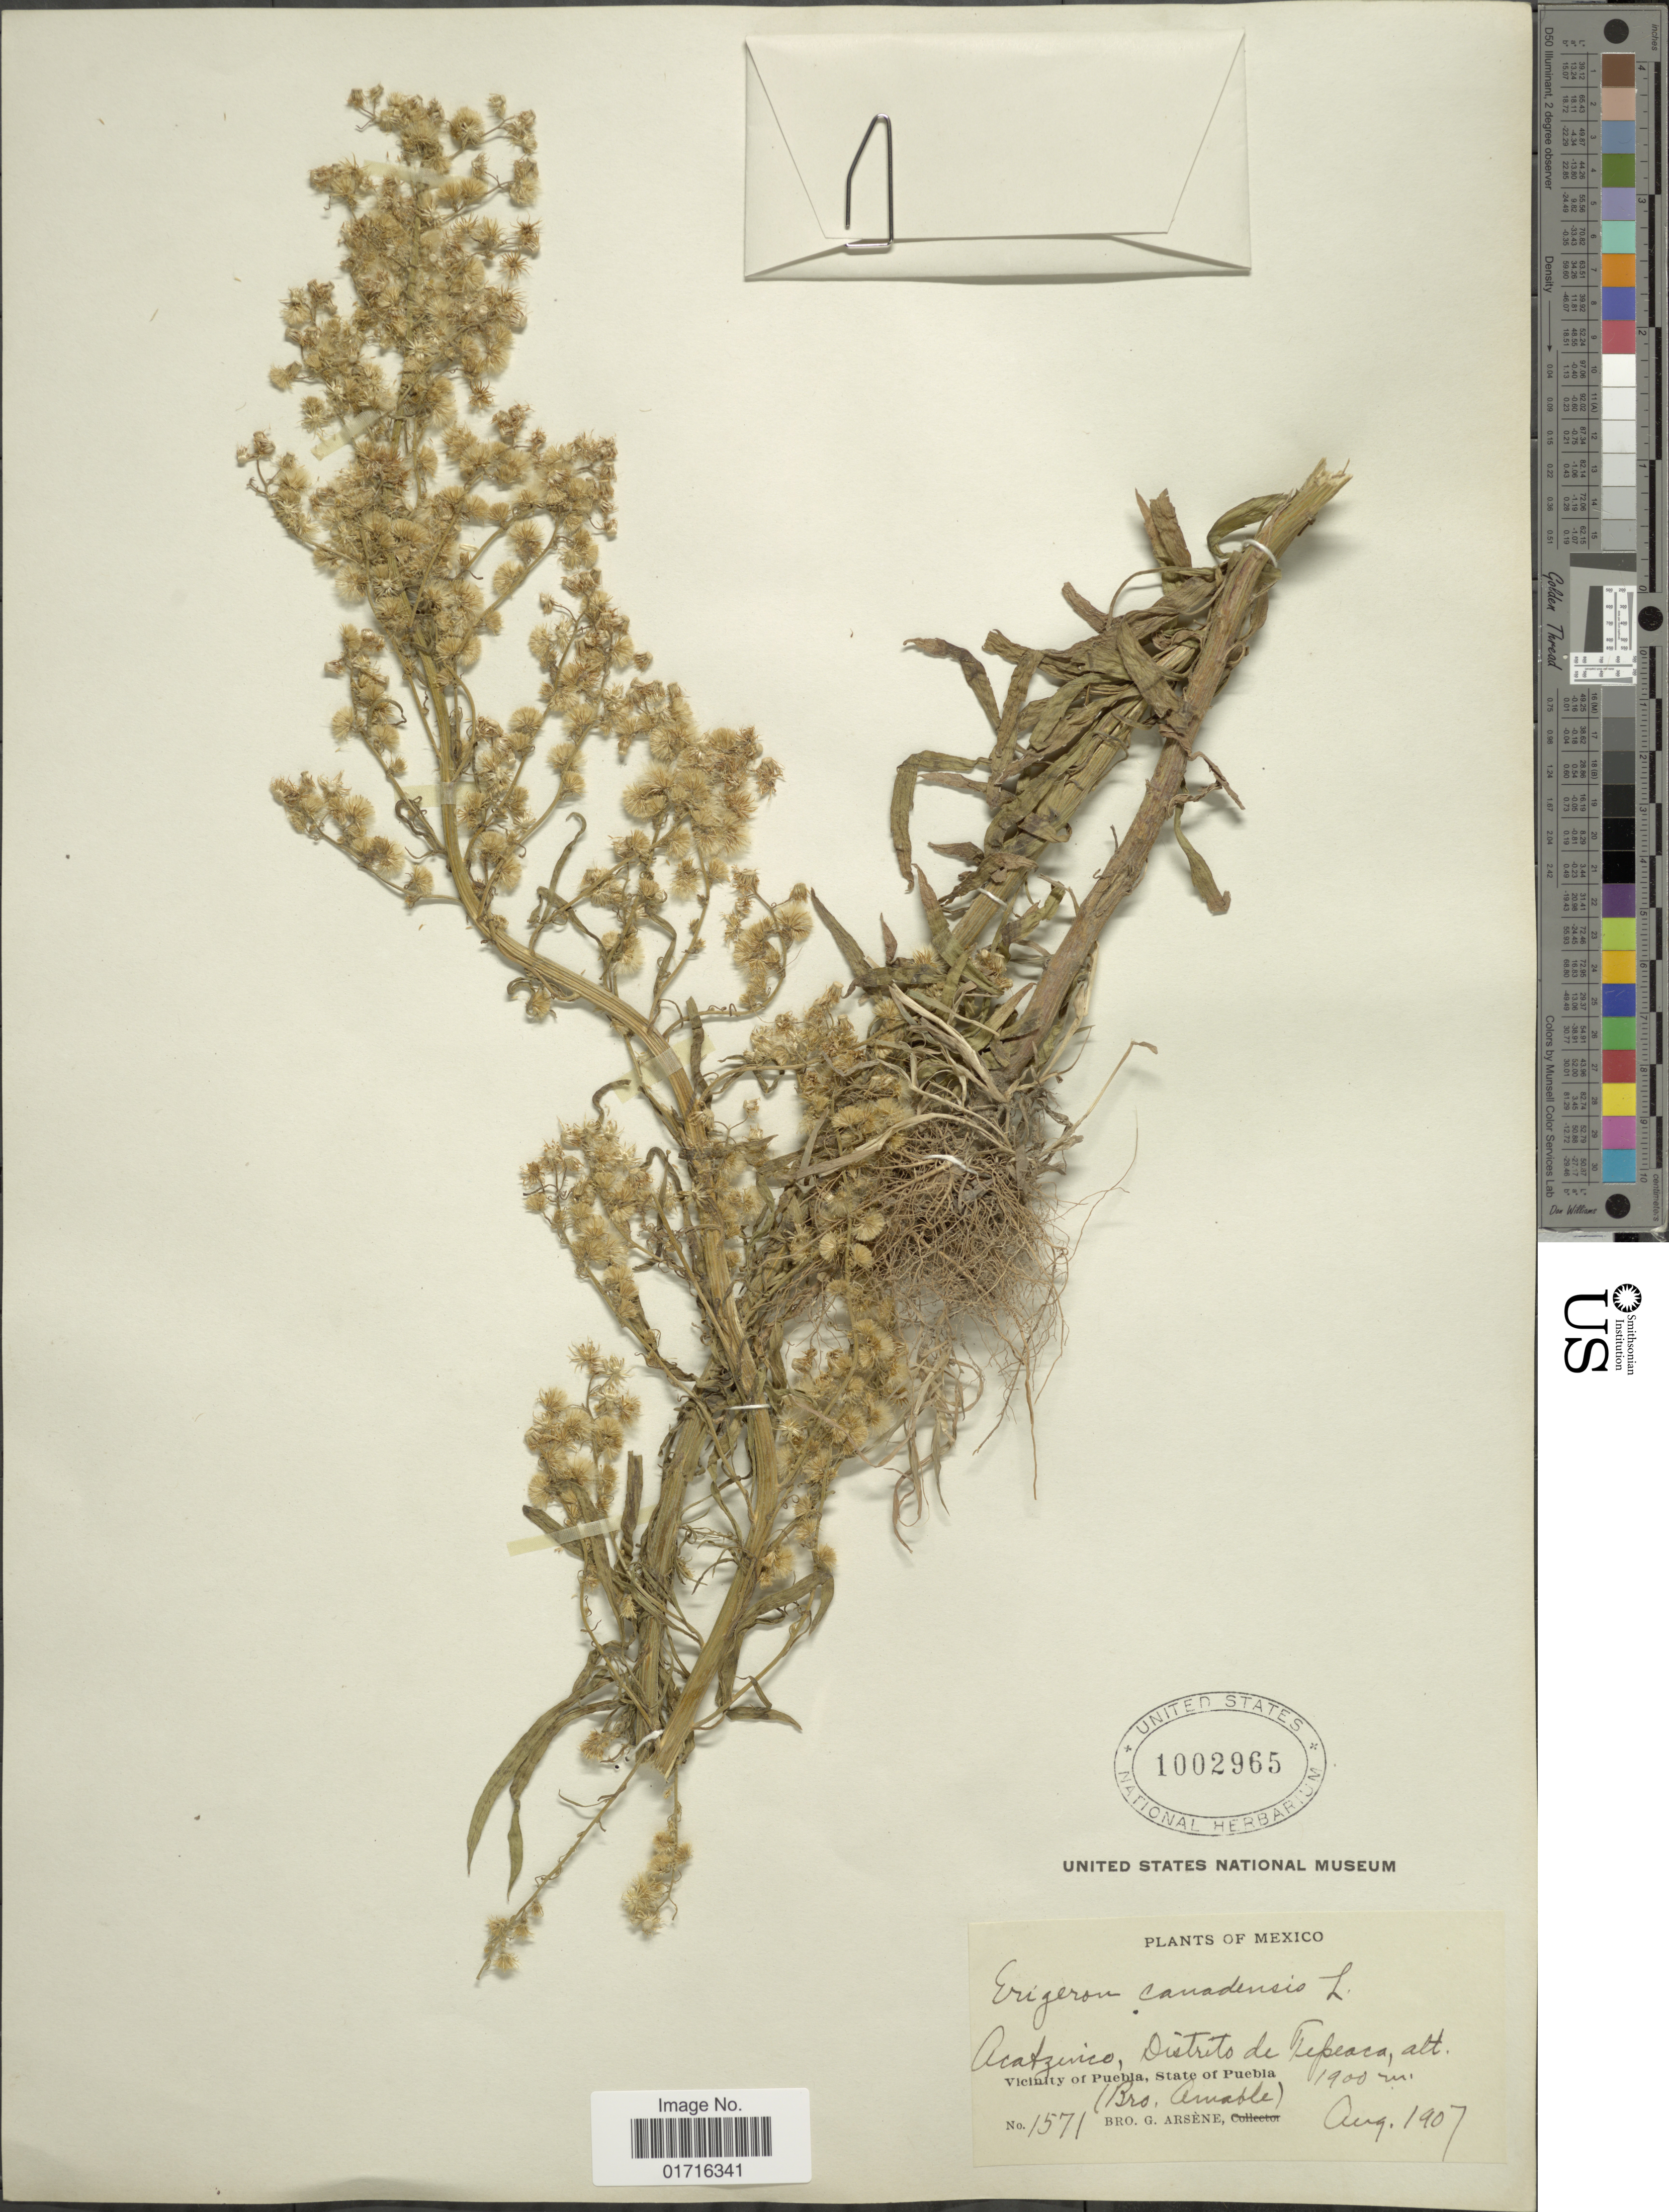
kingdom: Plantae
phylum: Tracheophyta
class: Magnoliopsida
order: Asterales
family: Asteraceae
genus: Conyza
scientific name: Conyza canadensis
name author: (L.) Cronq.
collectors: Bro. G. Arsène & B. Amable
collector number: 1571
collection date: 1907-08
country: Mexico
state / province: Puebla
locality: Acatzingo, Distrito de Tepeaca, Vicinity of Puebla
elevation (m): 1900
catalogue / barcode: US 1002965